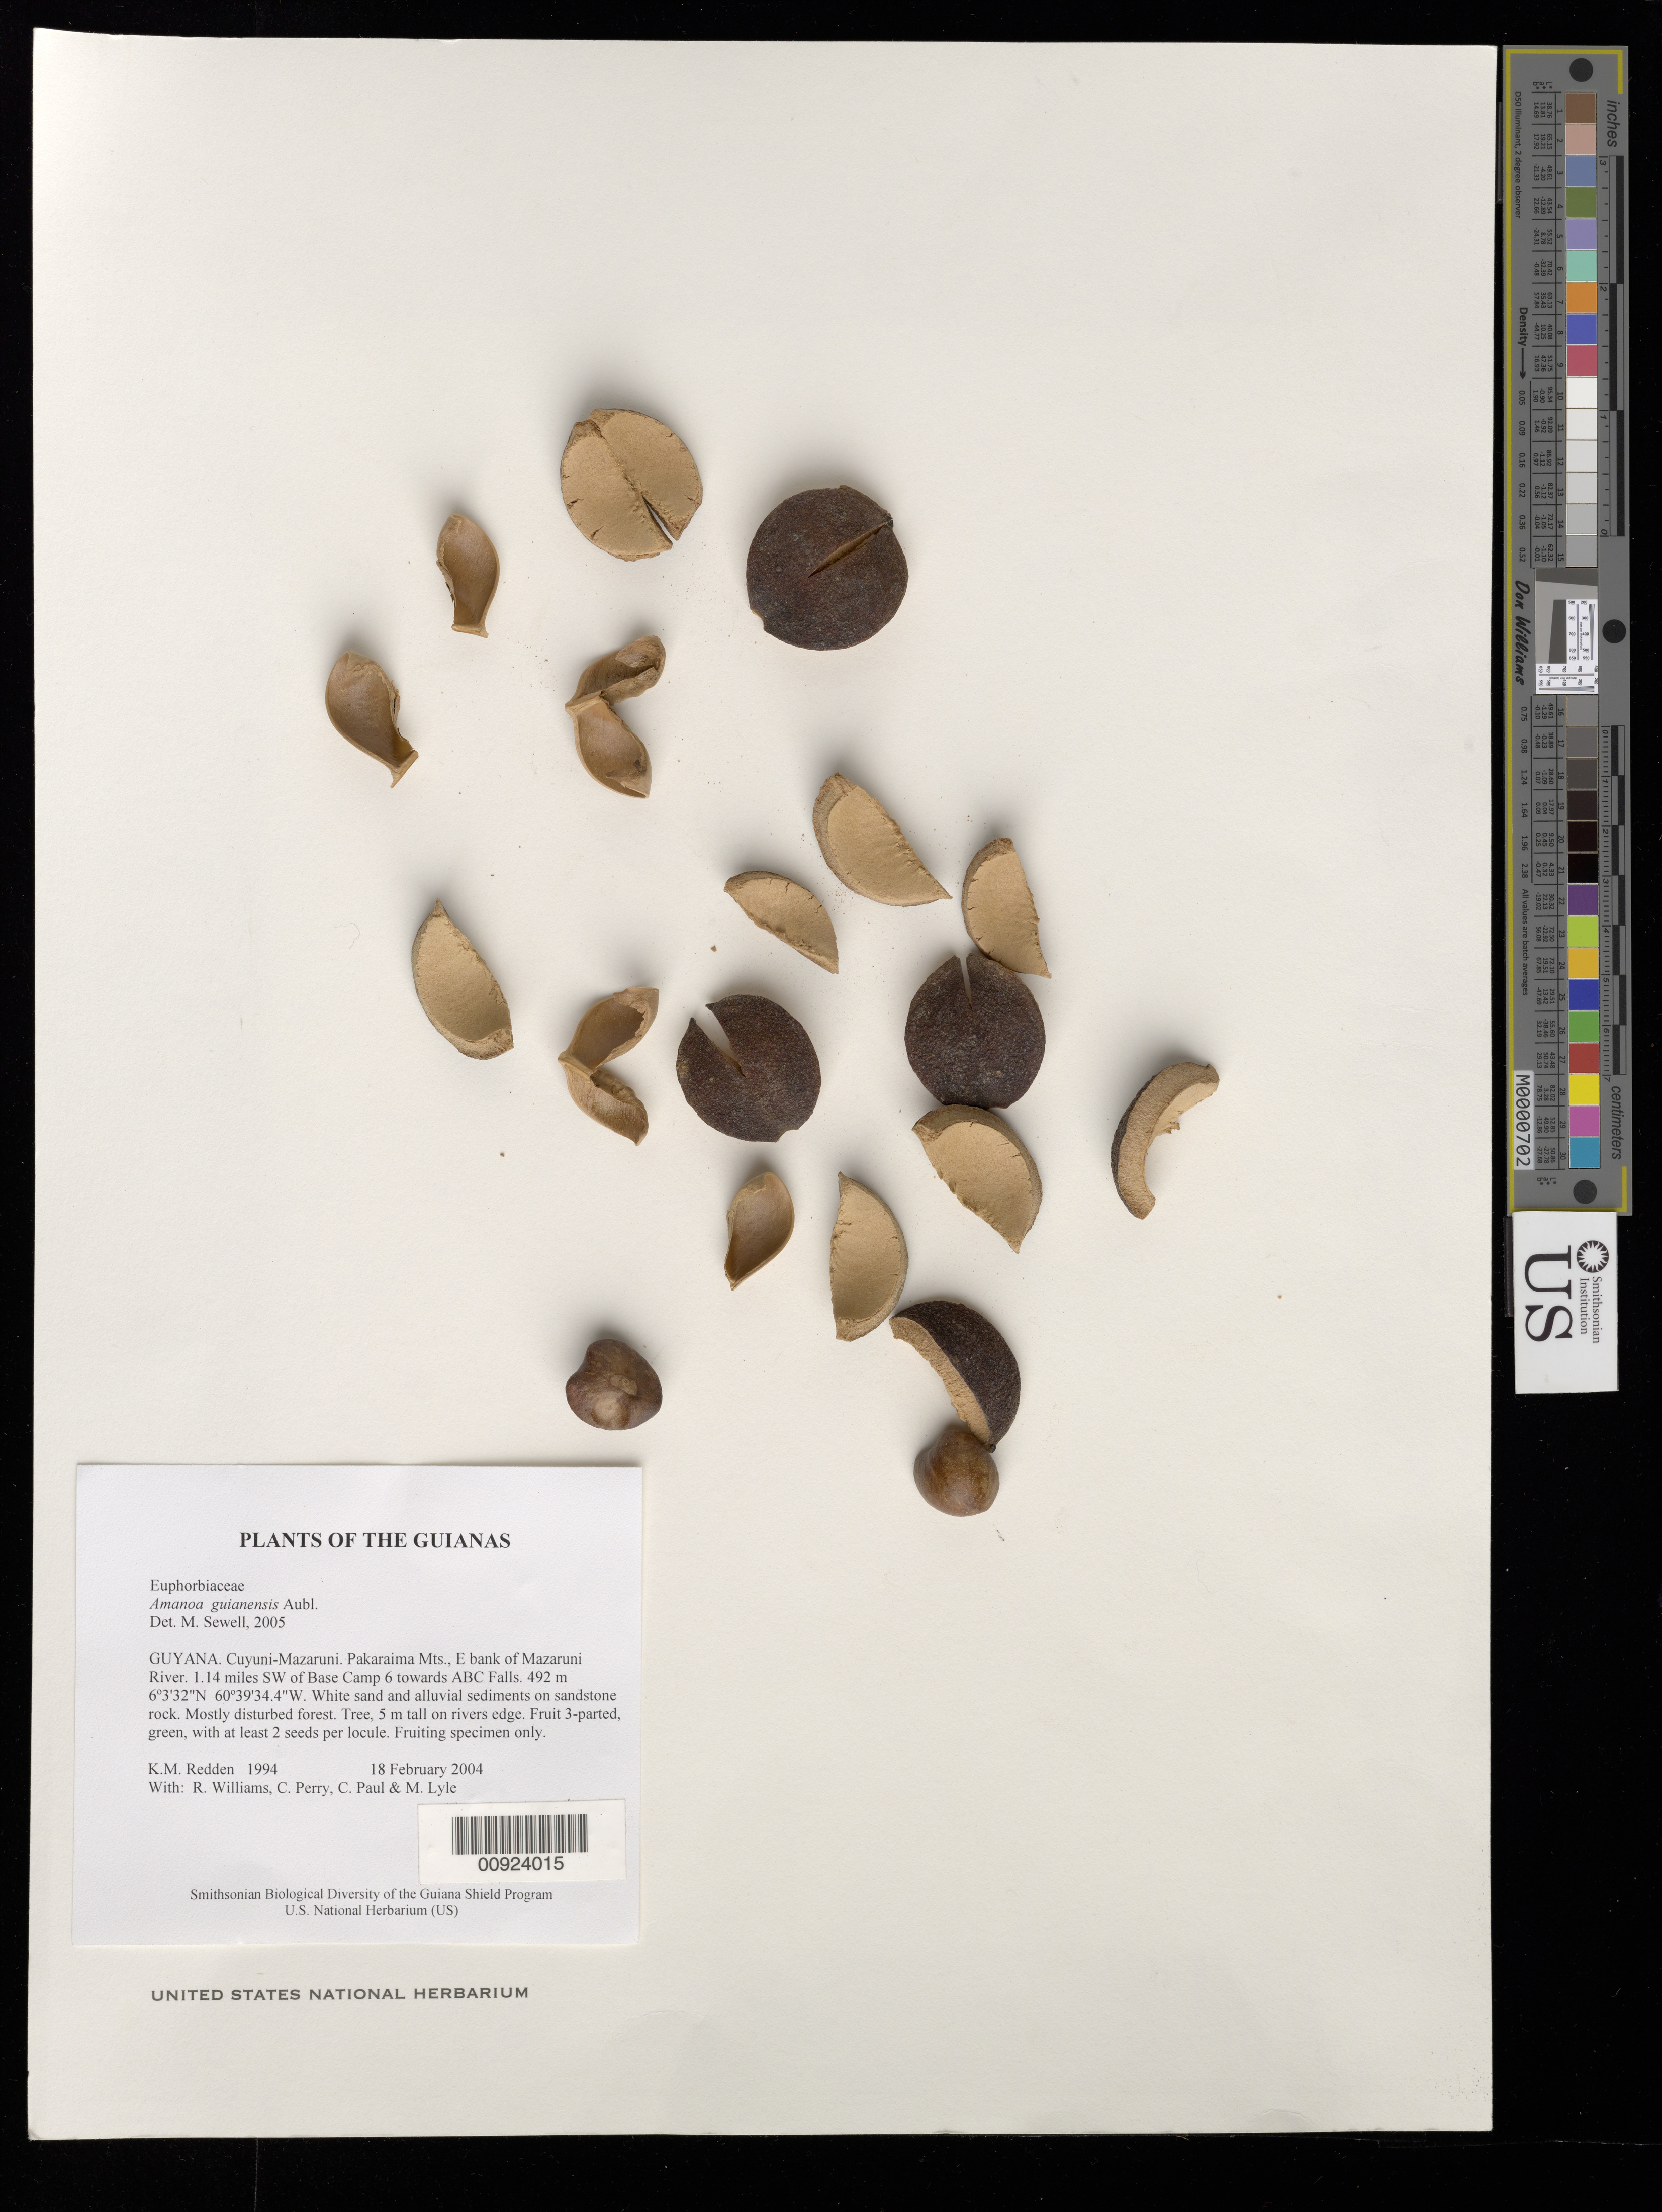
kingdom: Plantae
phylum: Tracheophyta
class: Magnoliopsida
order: Malpighiales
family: Phyllanthaceae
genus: Amanoa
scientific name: Amanoa guianensis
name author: Aubl.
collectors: K. M. Redden, R. Williams, C. Perry, C. Paul & M. Lyle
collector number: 1994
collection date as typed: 18 February 2004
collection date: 2004-02-18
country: Guyana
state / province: Cuyuni-Mazaruni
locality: Pakaraima Mts., E bank of Mazaruni River. 1.14 miles SW of Base Camp 6 towards ABC Falls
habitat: White sand and alluvial sediments on sandstone rock. Mostly disturbed forest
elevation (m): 492